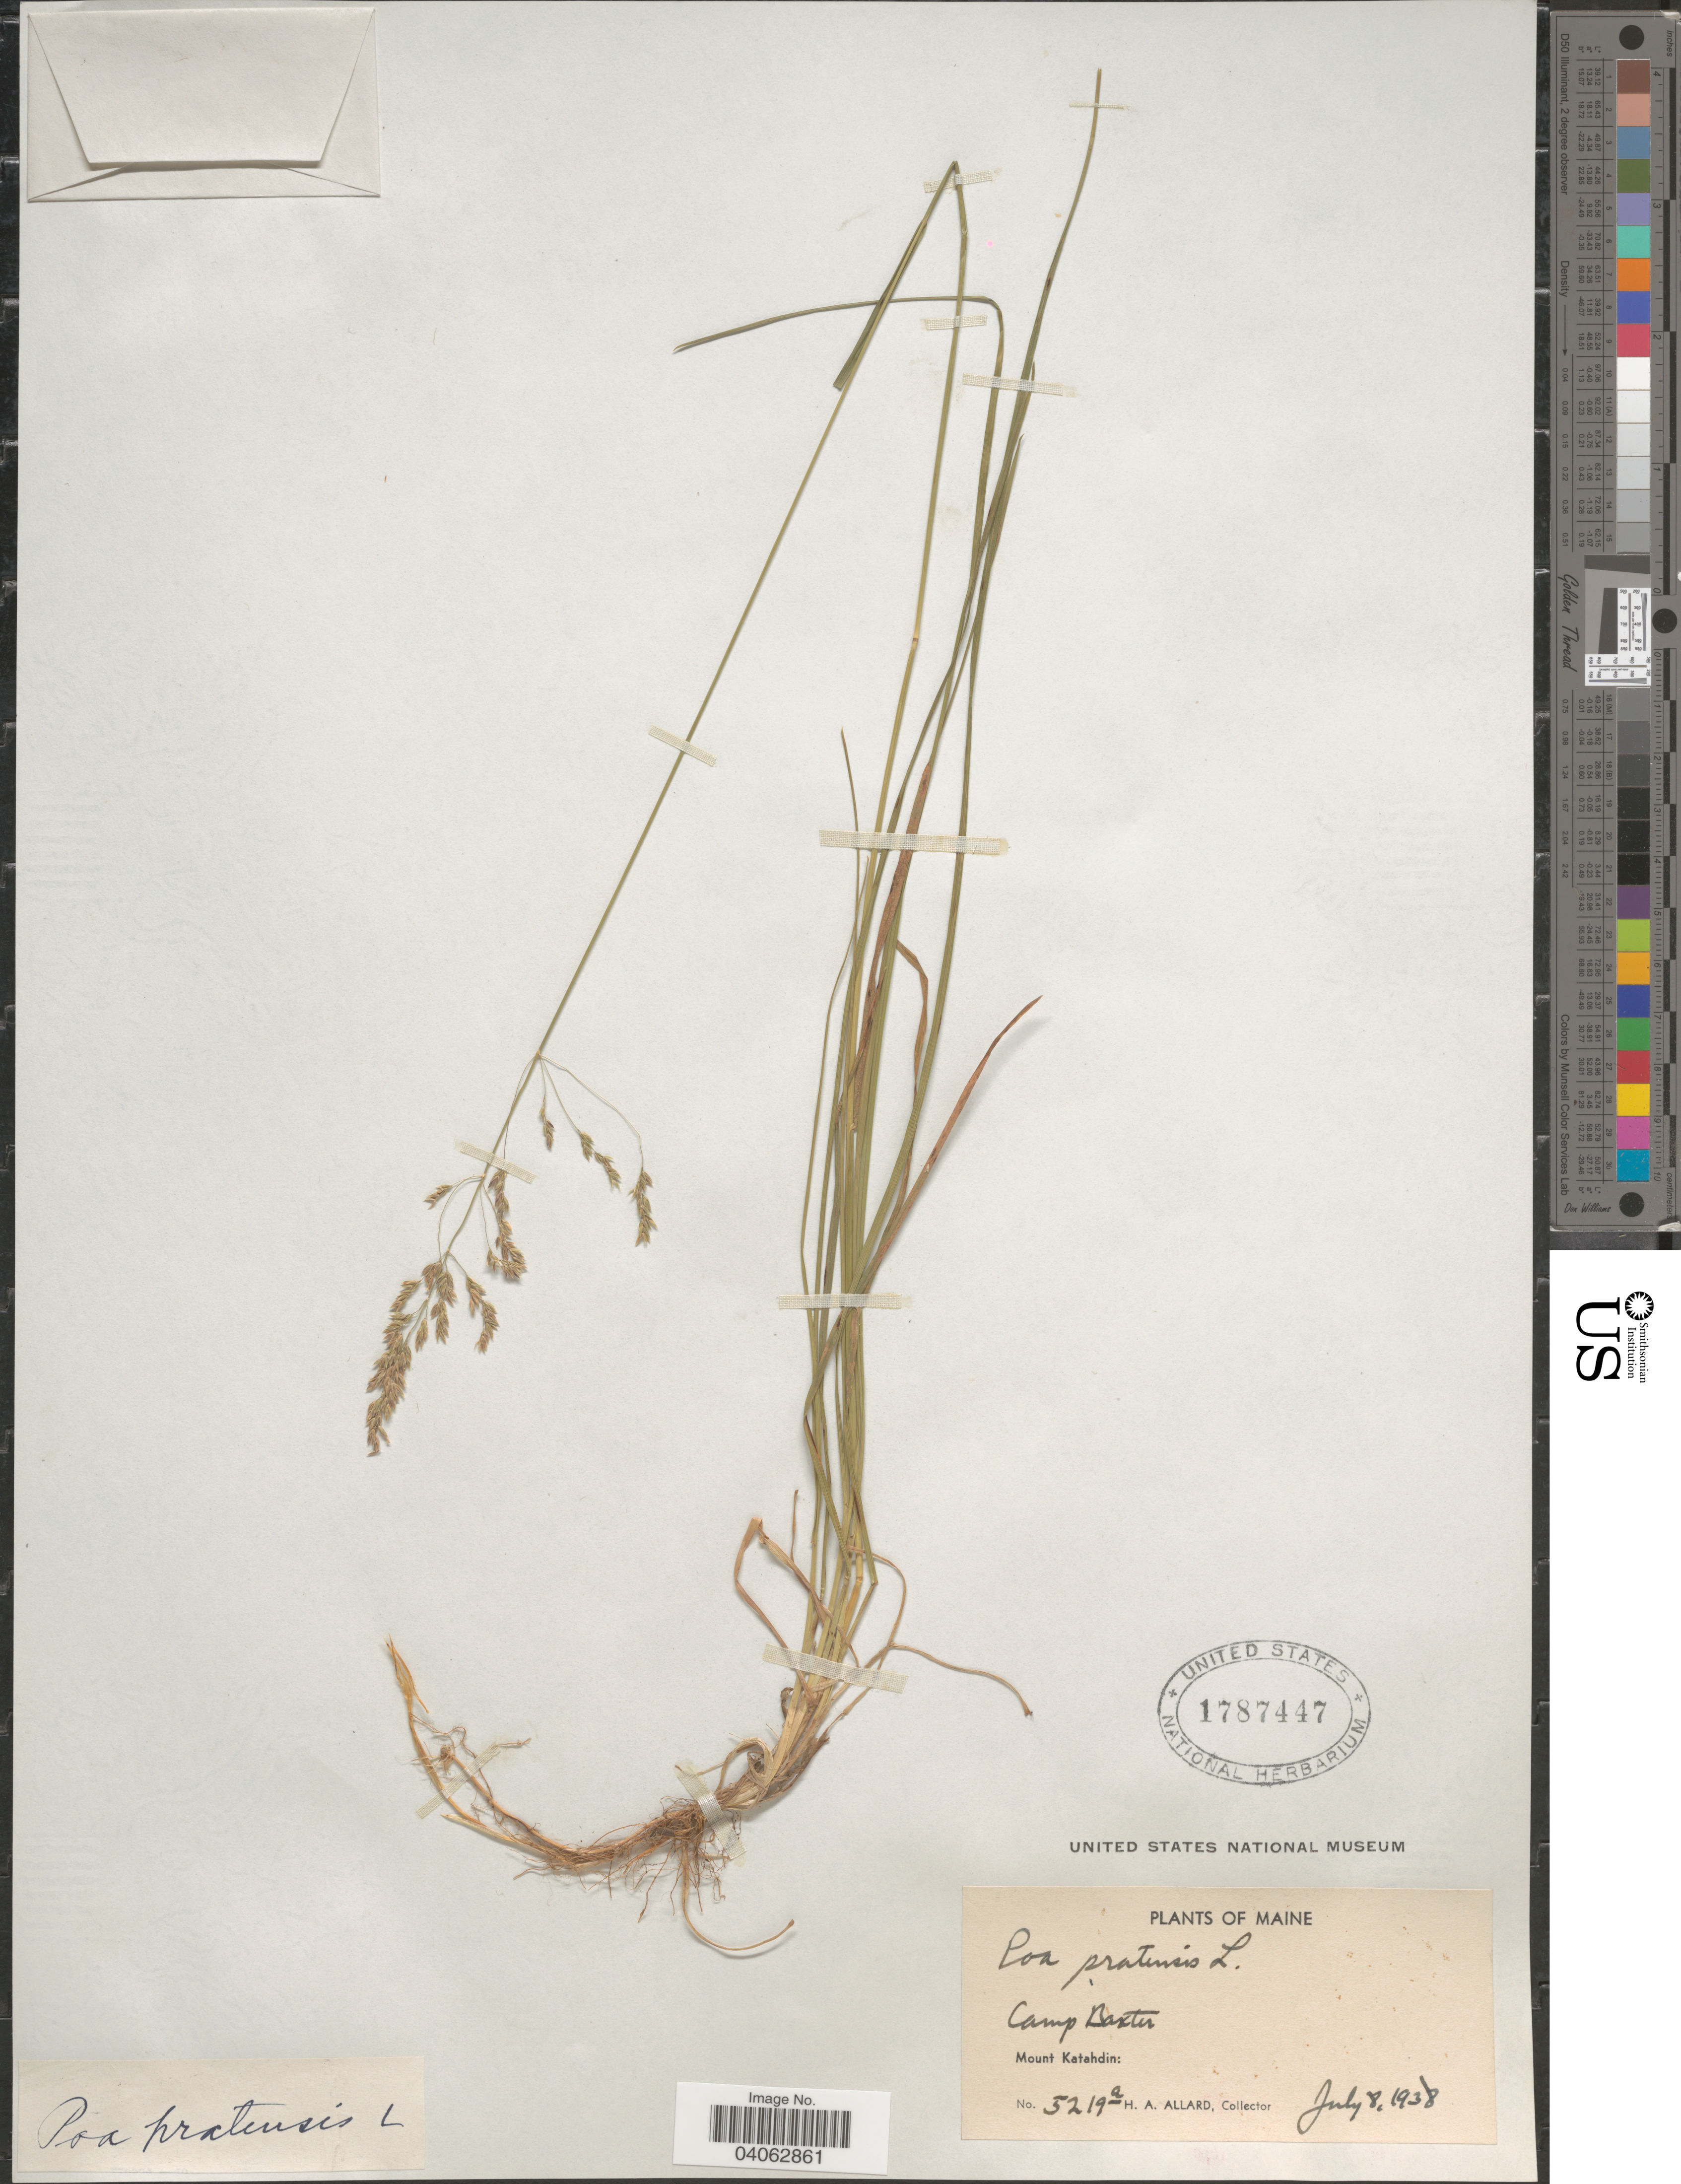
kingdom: Plantae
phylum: Tracheophyta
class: Liliopsida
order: Poales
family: Poaceae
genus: Poa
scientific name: Poa pratensis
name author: L.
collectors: H. A. Allard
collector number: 5219a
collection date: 1938-07-08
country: United States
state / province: Maine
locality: Camp Baxter. Mount Katahdin.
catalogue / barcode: US 1787447